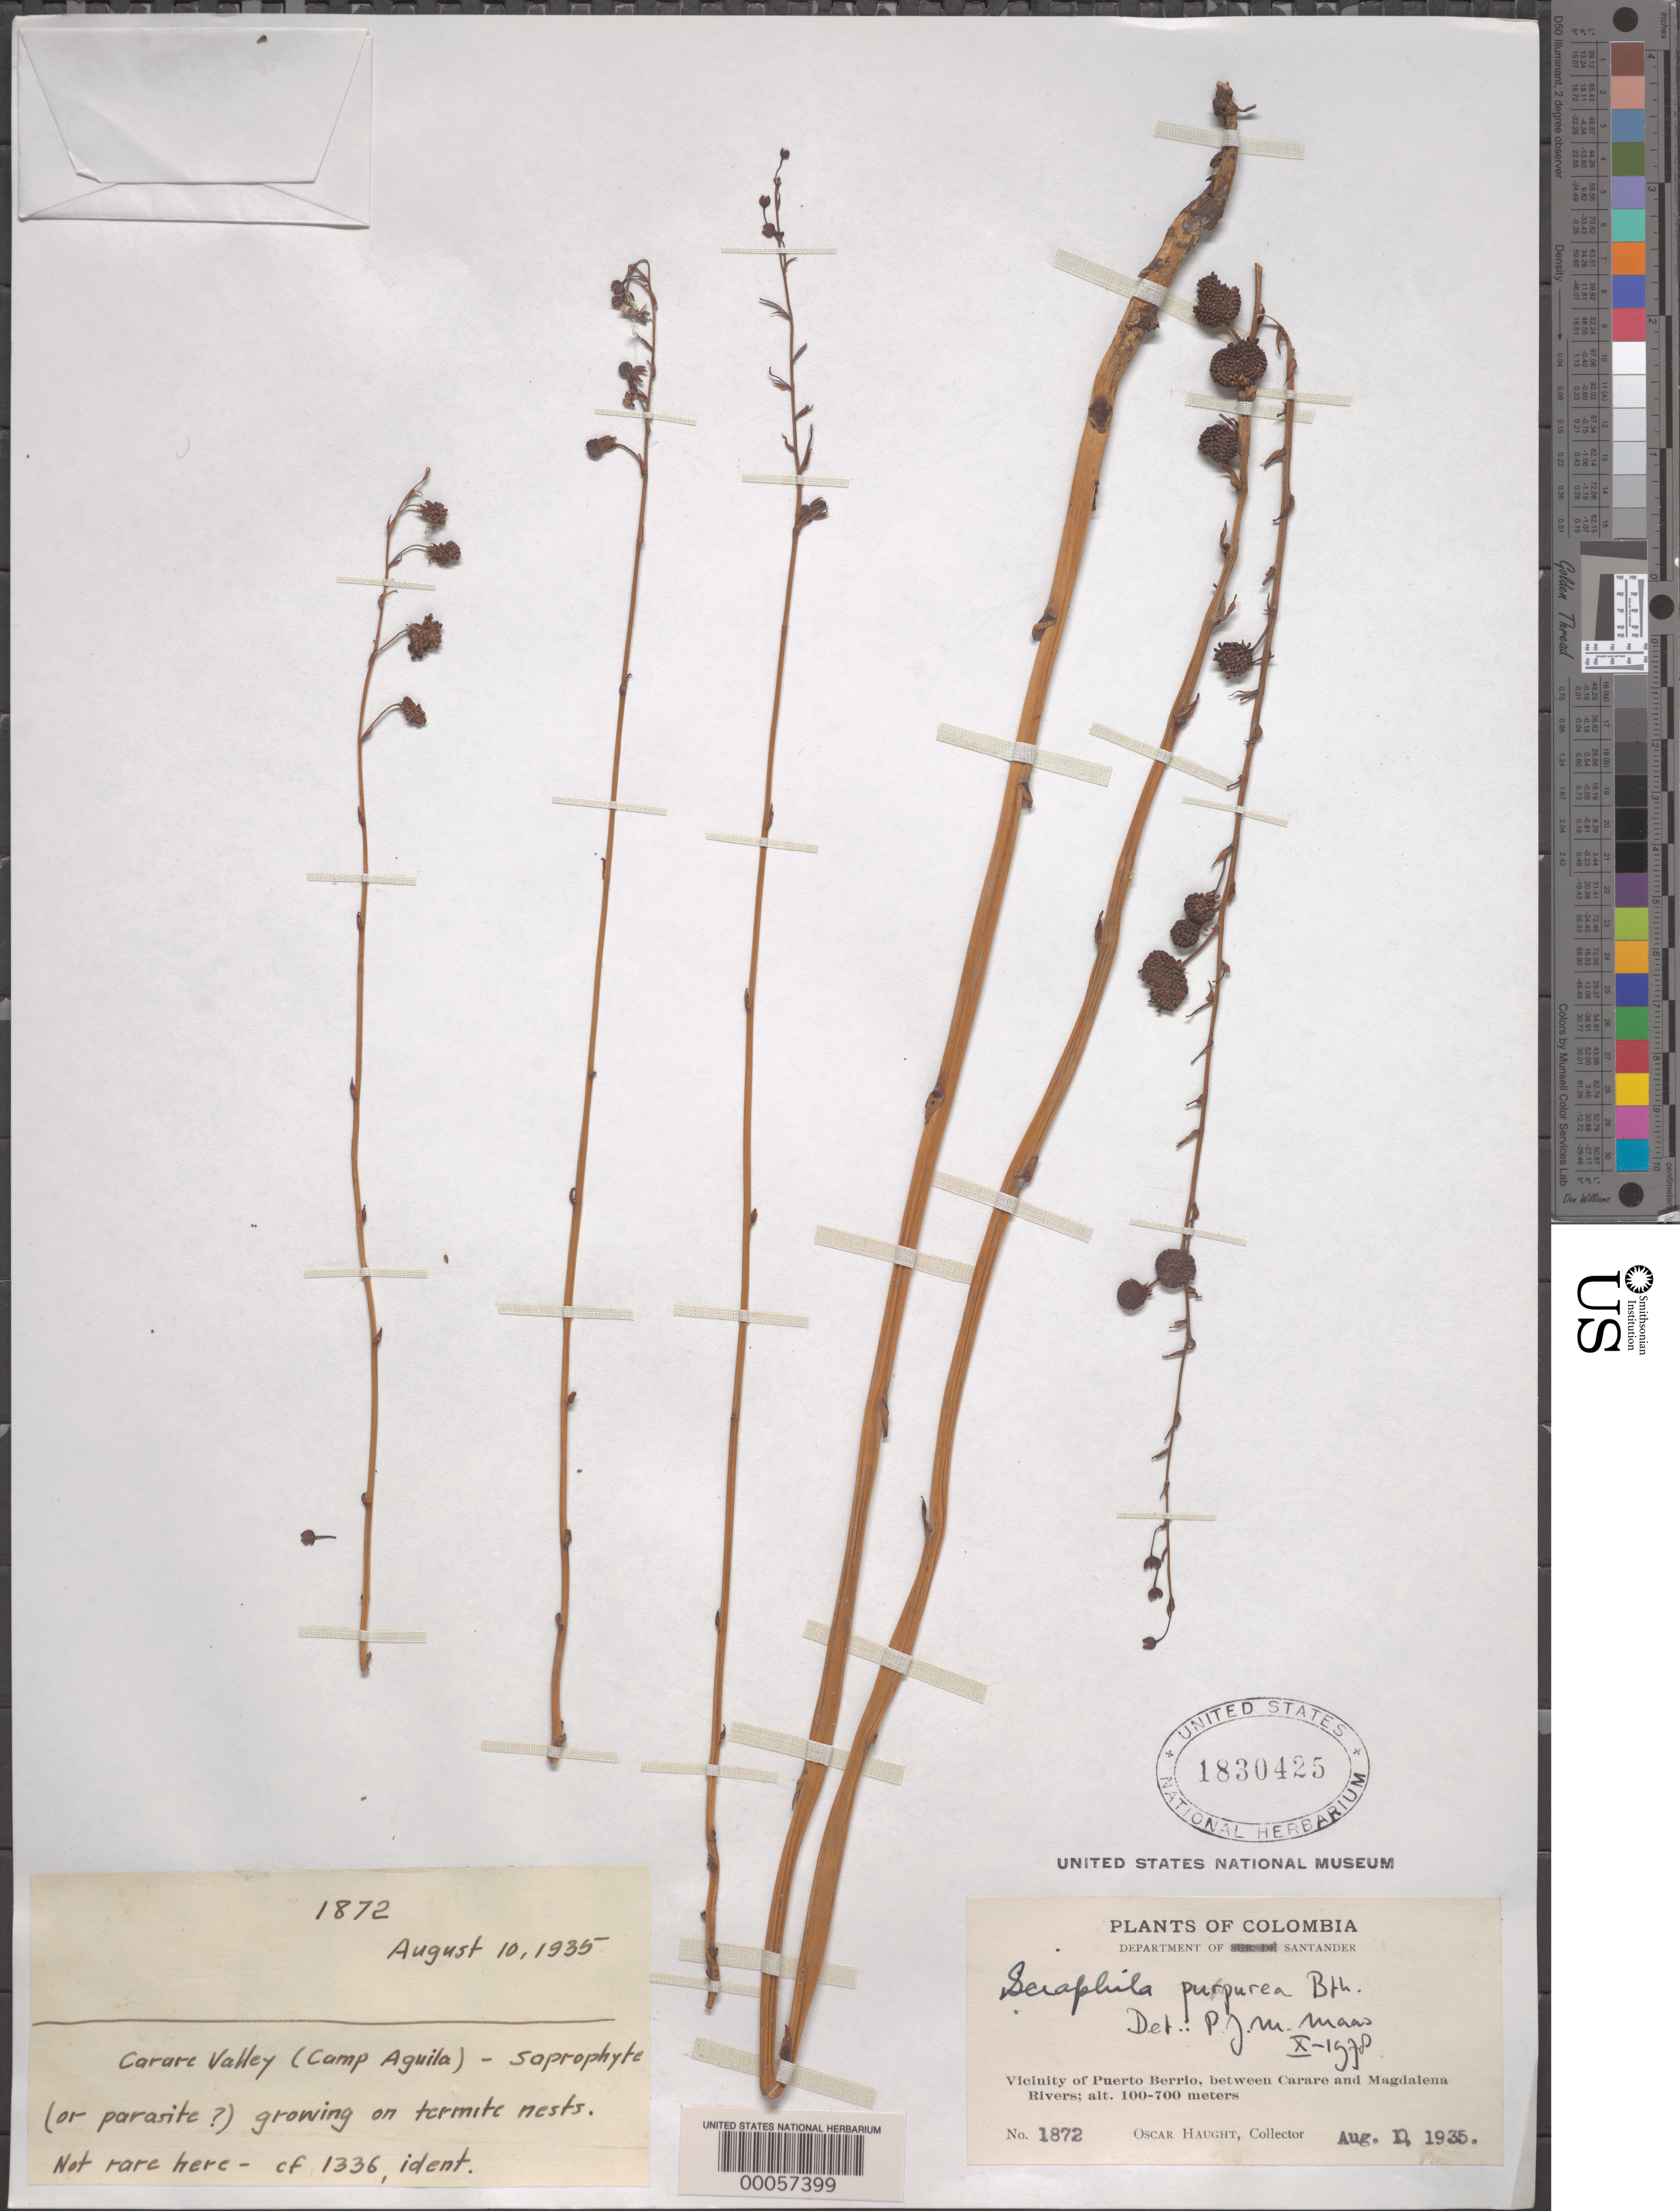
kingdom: Plantae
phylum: Tracheophyta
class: Liliopsida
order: Pandanales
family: Triuridaceae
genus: Sciaphila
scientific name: Sciaphila purpurea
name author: Benth.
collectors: O. L. Haught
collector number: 1872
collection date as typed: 10 Aug 1935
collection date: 1935-08-10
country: Colombia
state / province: Santander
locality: Vicinity of Puerto Berrio, between Carare and Magdalena Rivers Camp Aguila, Carare Valley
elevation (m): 100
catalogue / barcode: US 1830425